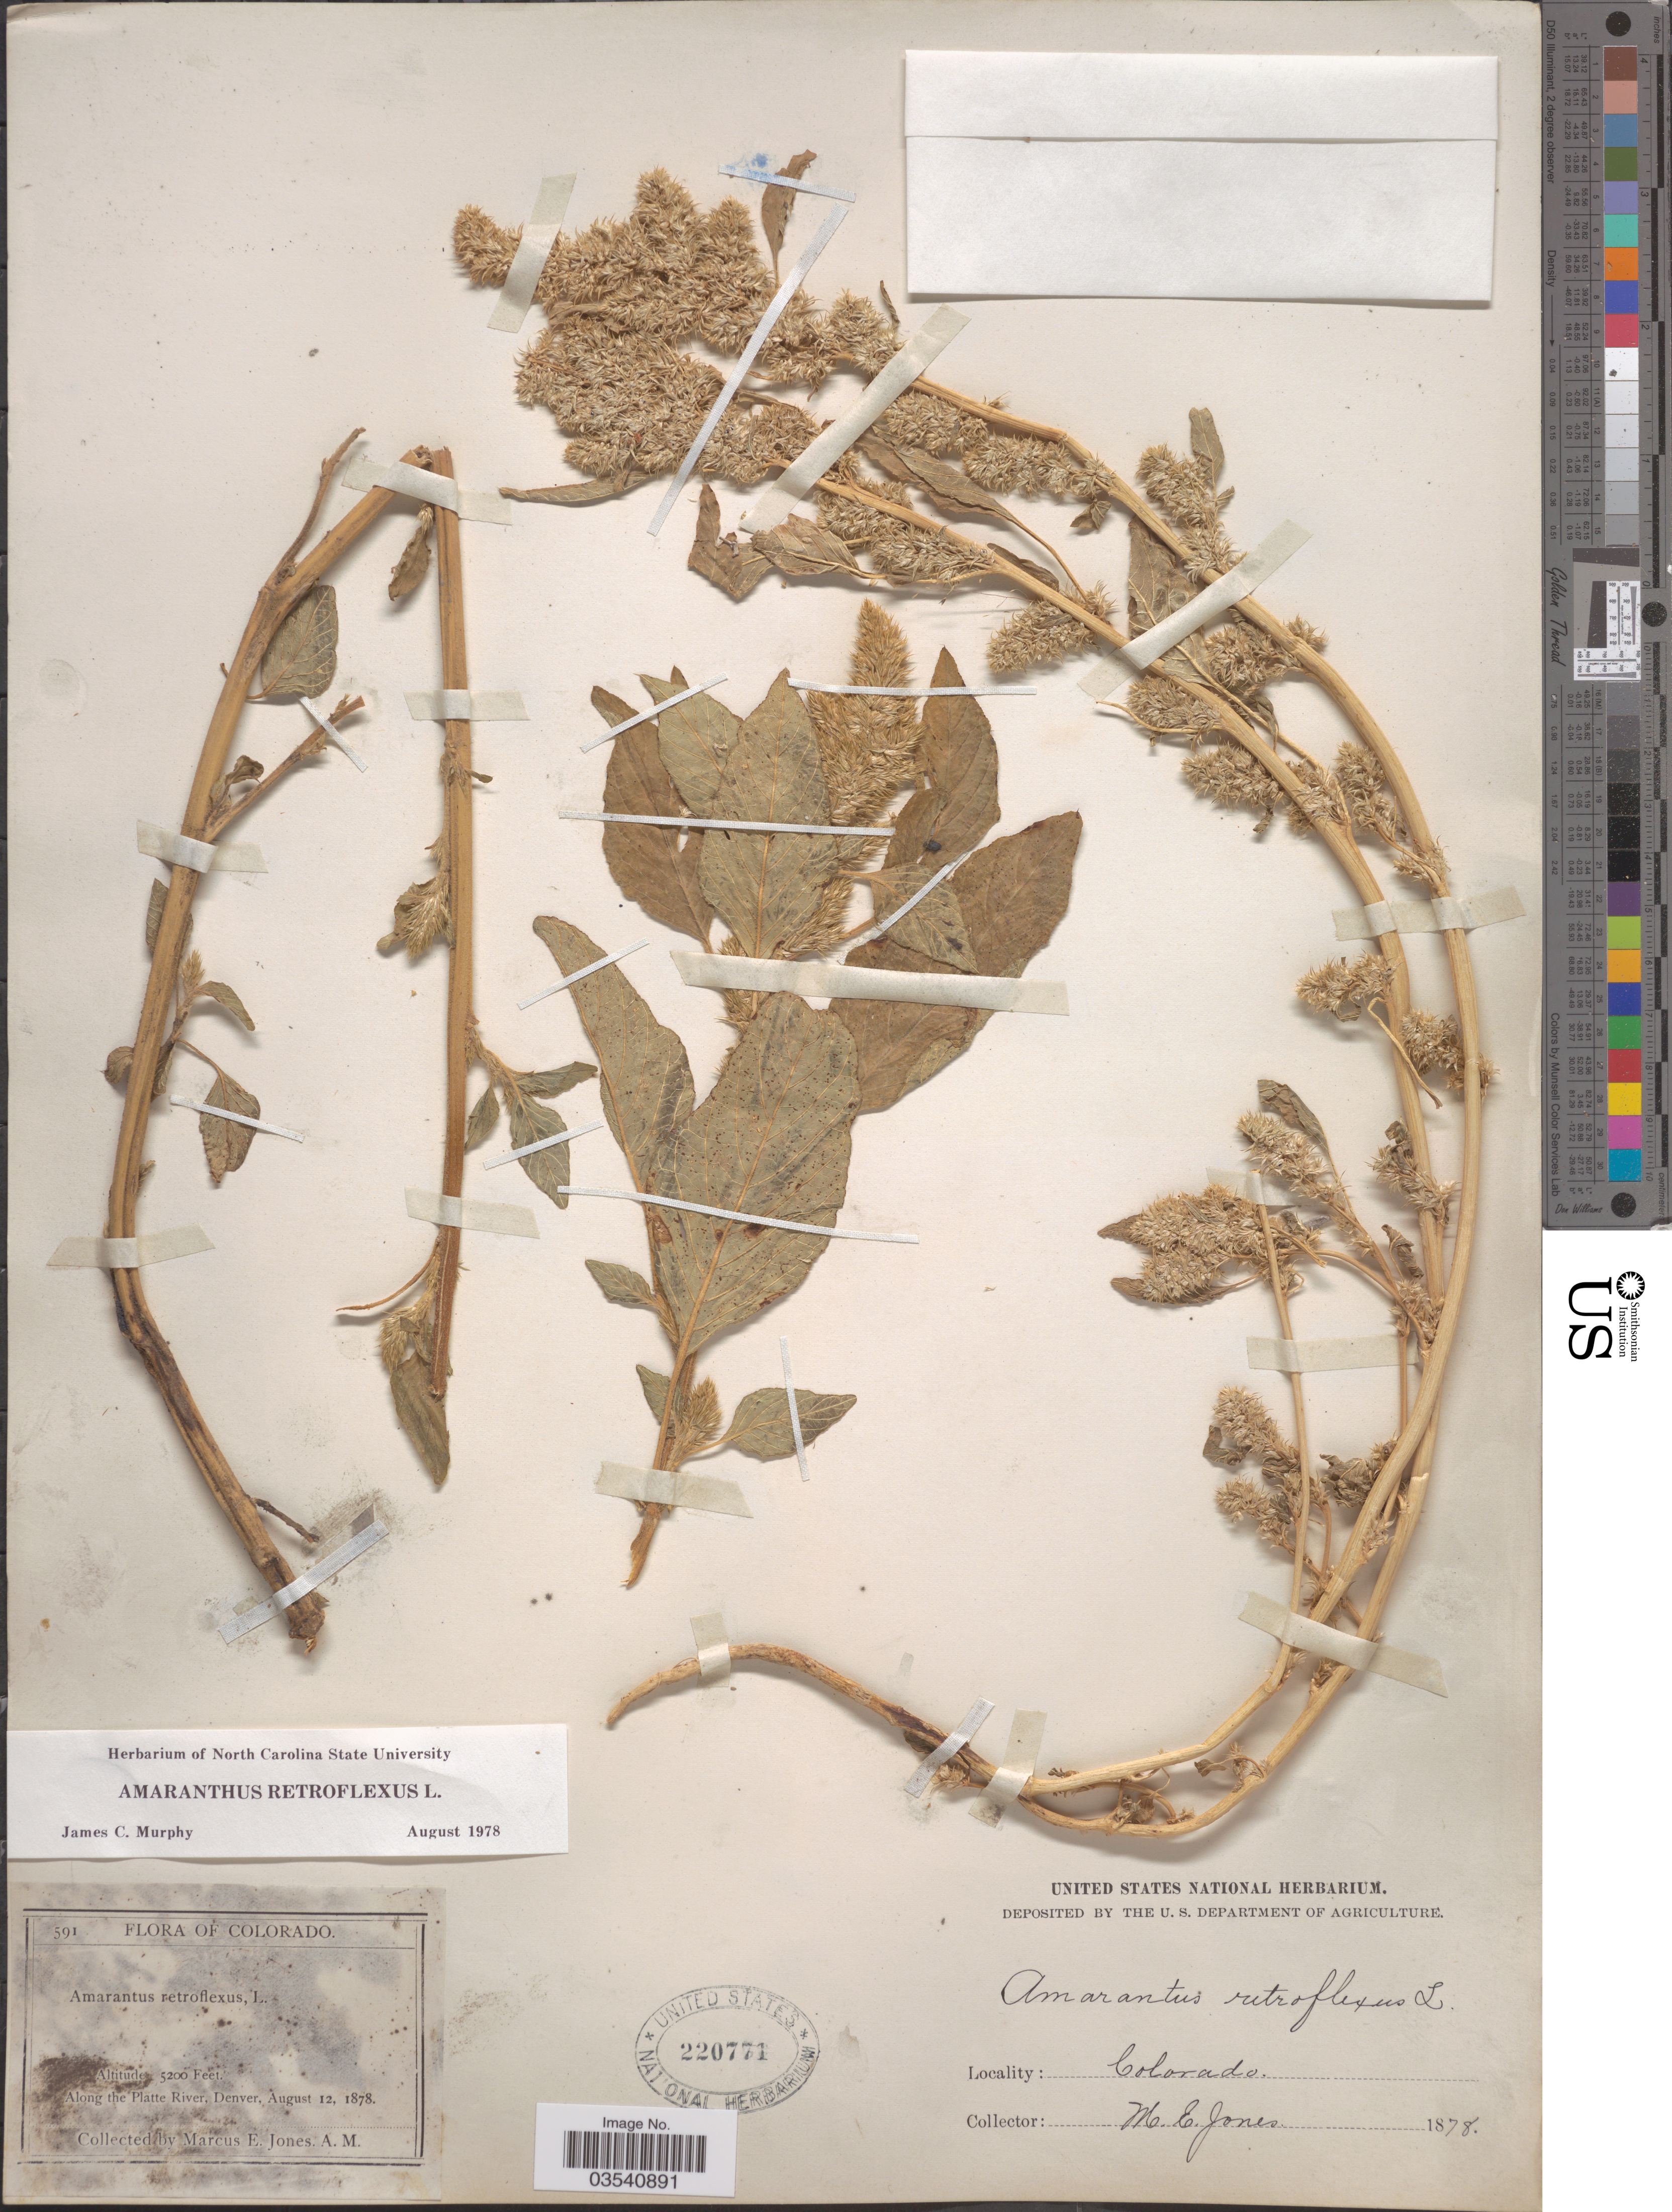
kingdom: Plantae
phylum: Tracheophyta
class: Magnoliopsida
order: Caryophyllales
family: Amaranthaceae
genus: Amaranthus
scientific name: Amaranthus retroflexus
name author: L.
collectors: M. E. Jones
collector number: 591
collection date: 1878-08-12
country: United States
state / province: Colorado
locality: Along the Platte River, Denver.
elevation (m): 1585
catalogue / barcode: US 220771